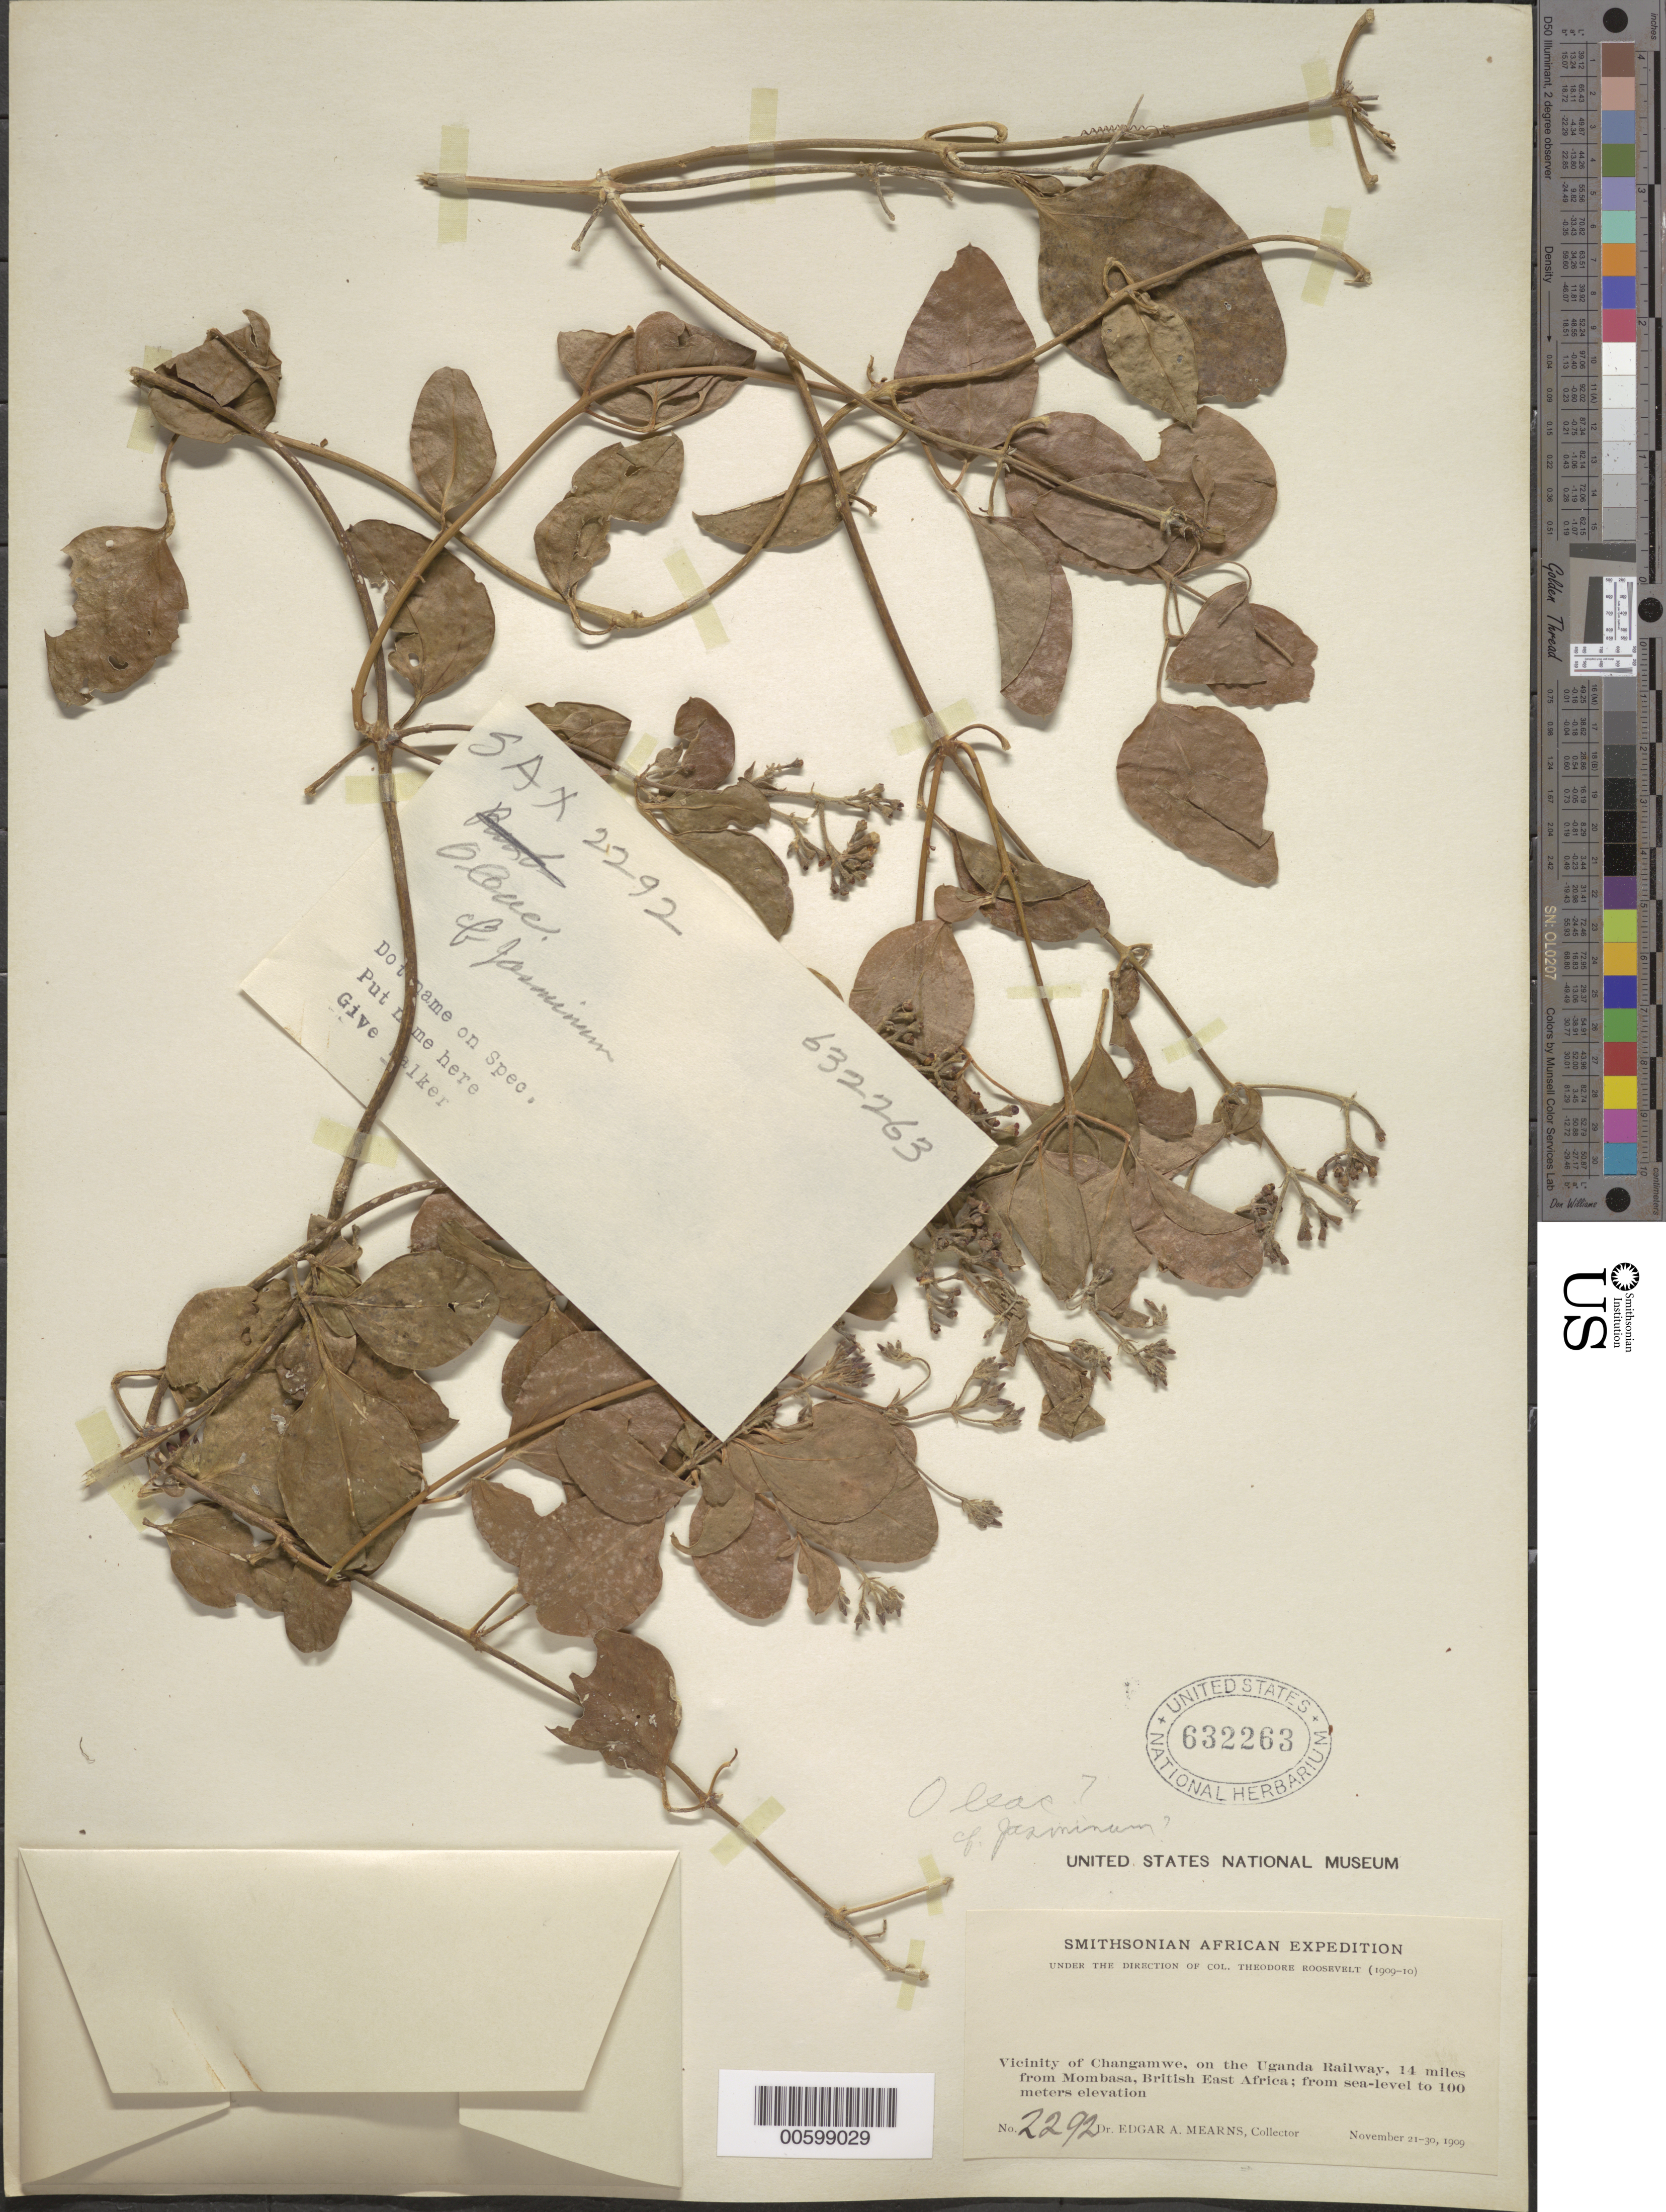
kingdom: Plantae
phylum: Tracheophyta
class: Magnoliopsida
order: Lamiales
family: Oleaceae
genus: Jasminum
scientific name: Jasminum sp.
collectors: E. A. Mearns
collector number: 2292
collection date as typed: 21 Nov 1909 to 30 Nov 1909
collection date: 1909-11-21/1909-11-30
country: Kenya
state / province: Mombasa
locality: Vicinity of Changamwe, on the Uganda railway, 14 miles from Mombasa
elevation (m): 100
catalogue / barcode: US 632263